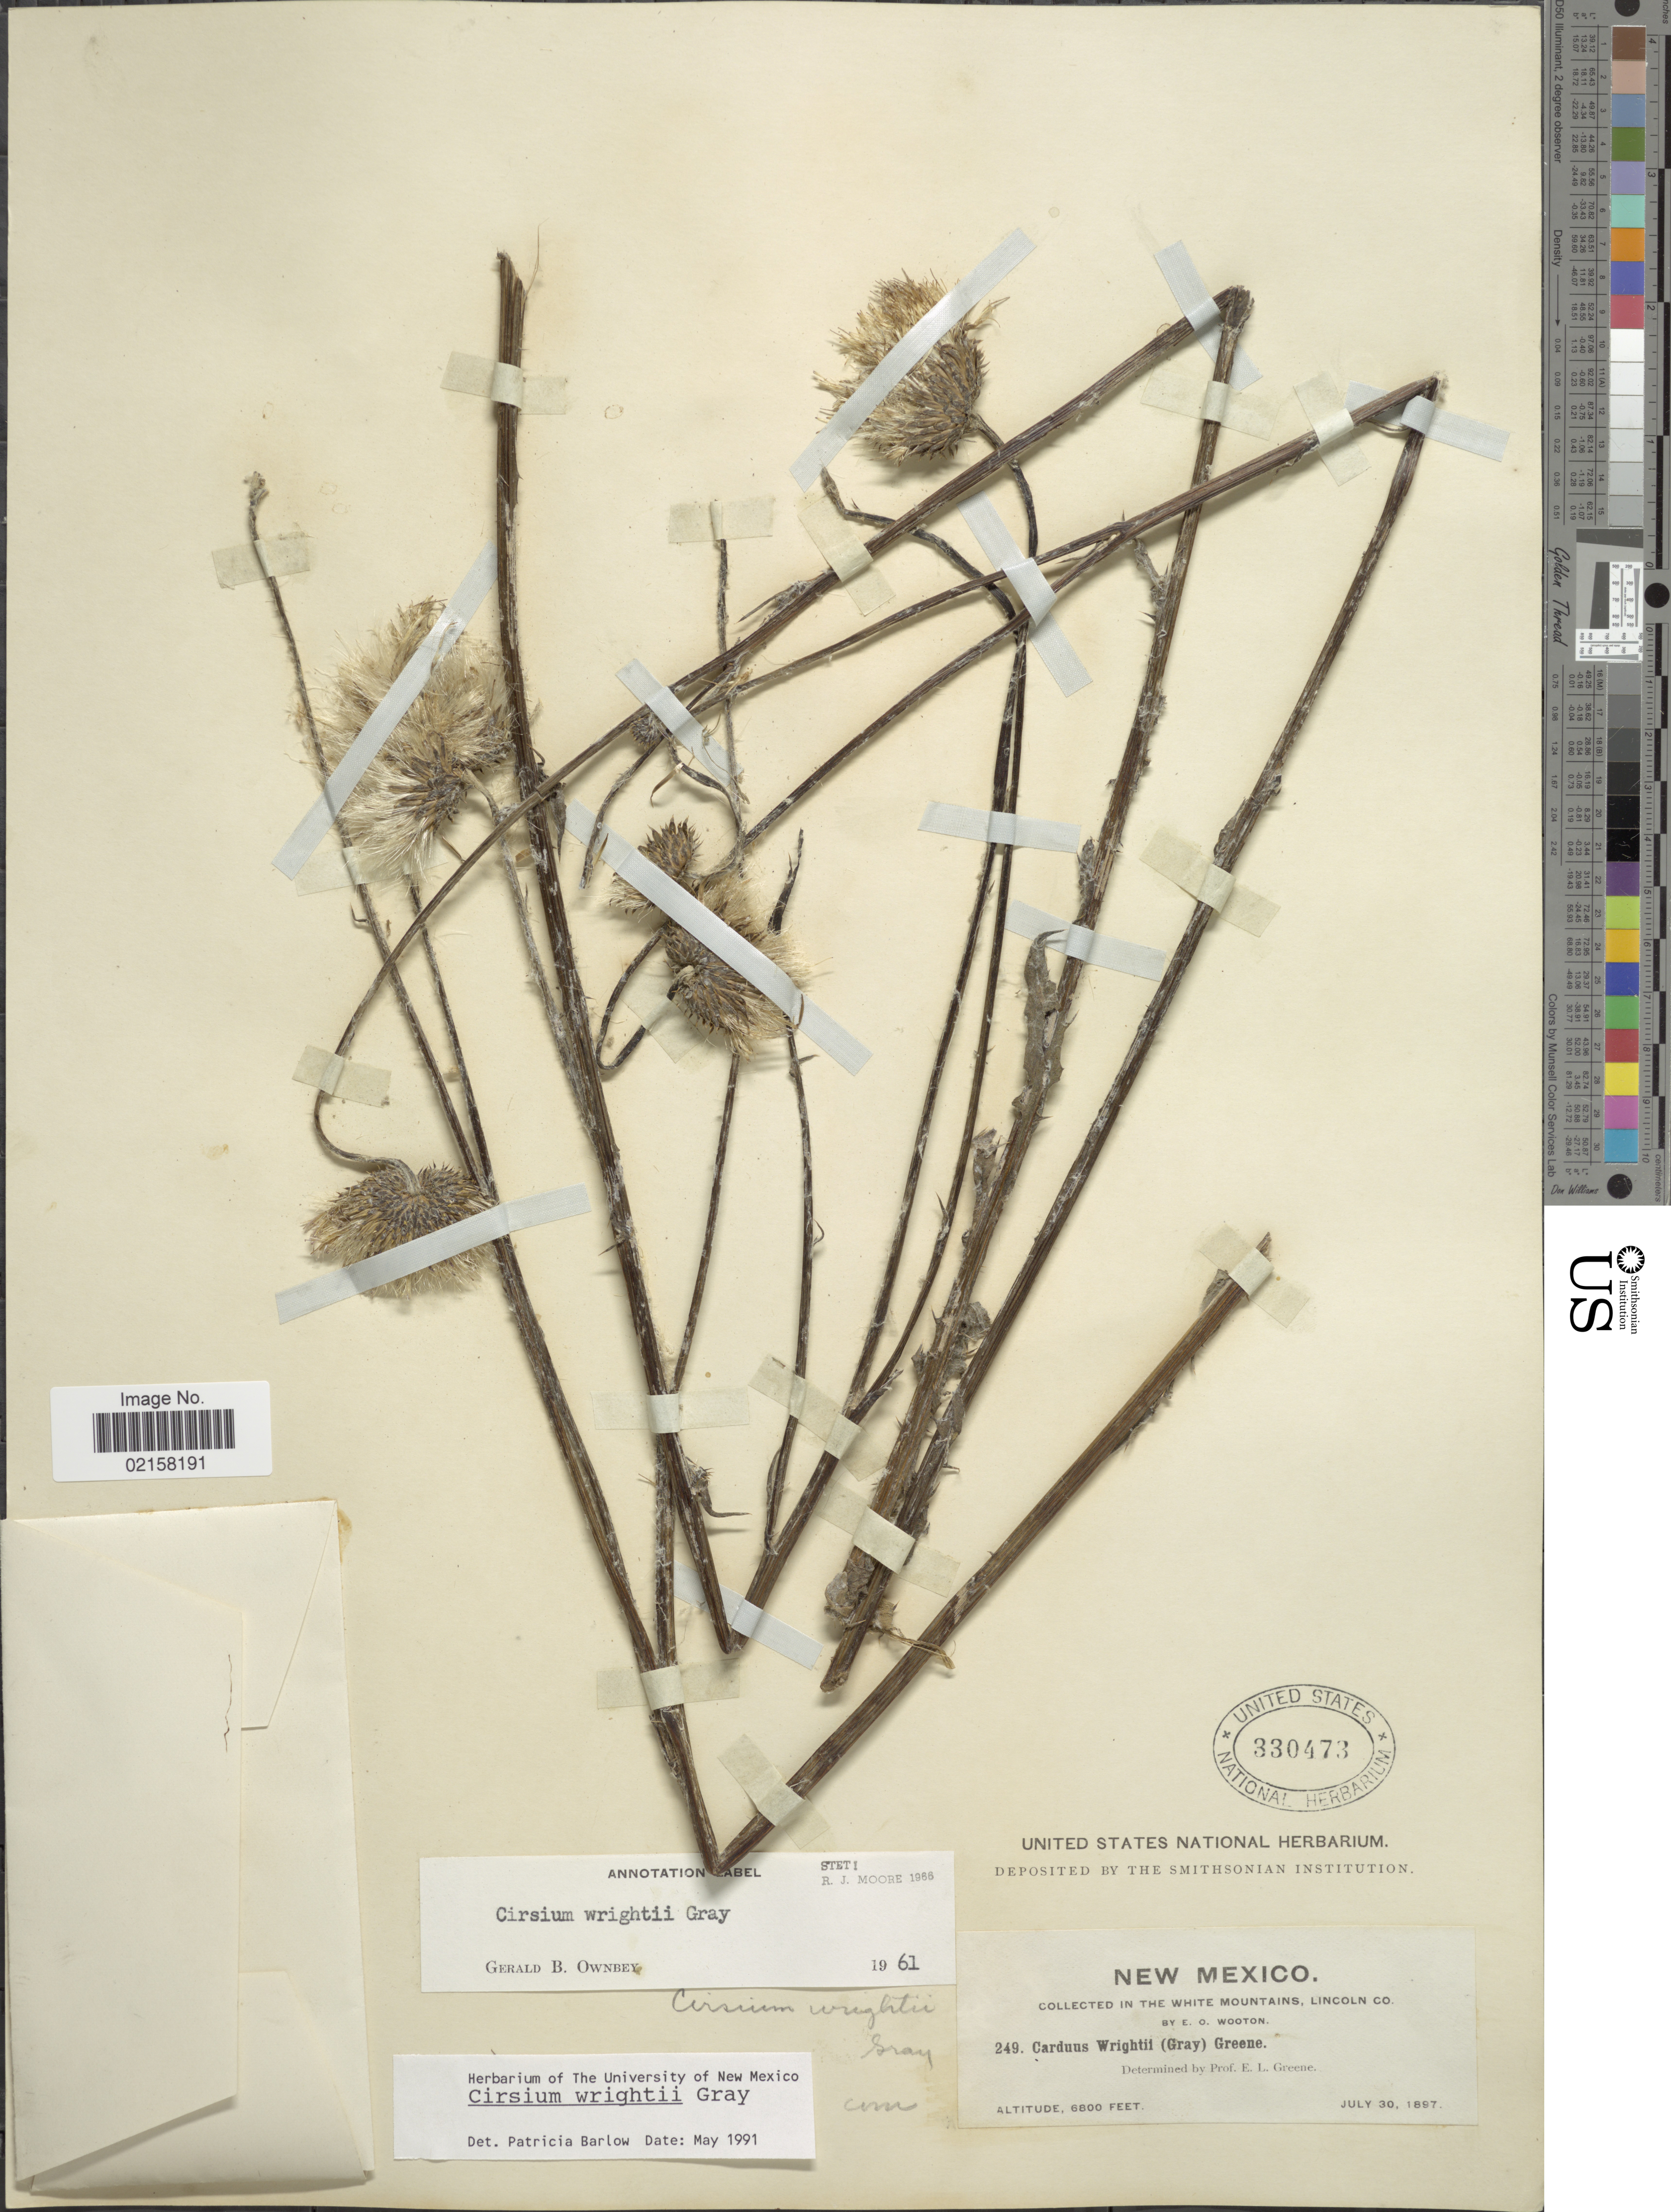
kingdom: Plantae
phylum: Tracheophyta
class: Magnoliopsida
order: Asterales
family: Asteraceae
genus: Cirsium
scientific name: Cirsium wrightii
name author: A. Gray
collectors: E. O. Wooton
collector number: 249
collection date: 1897-07-30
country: United States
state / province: New Mexico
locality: In the White Mountains, Lincoln Co.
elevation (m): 2073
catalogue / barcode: US 330473